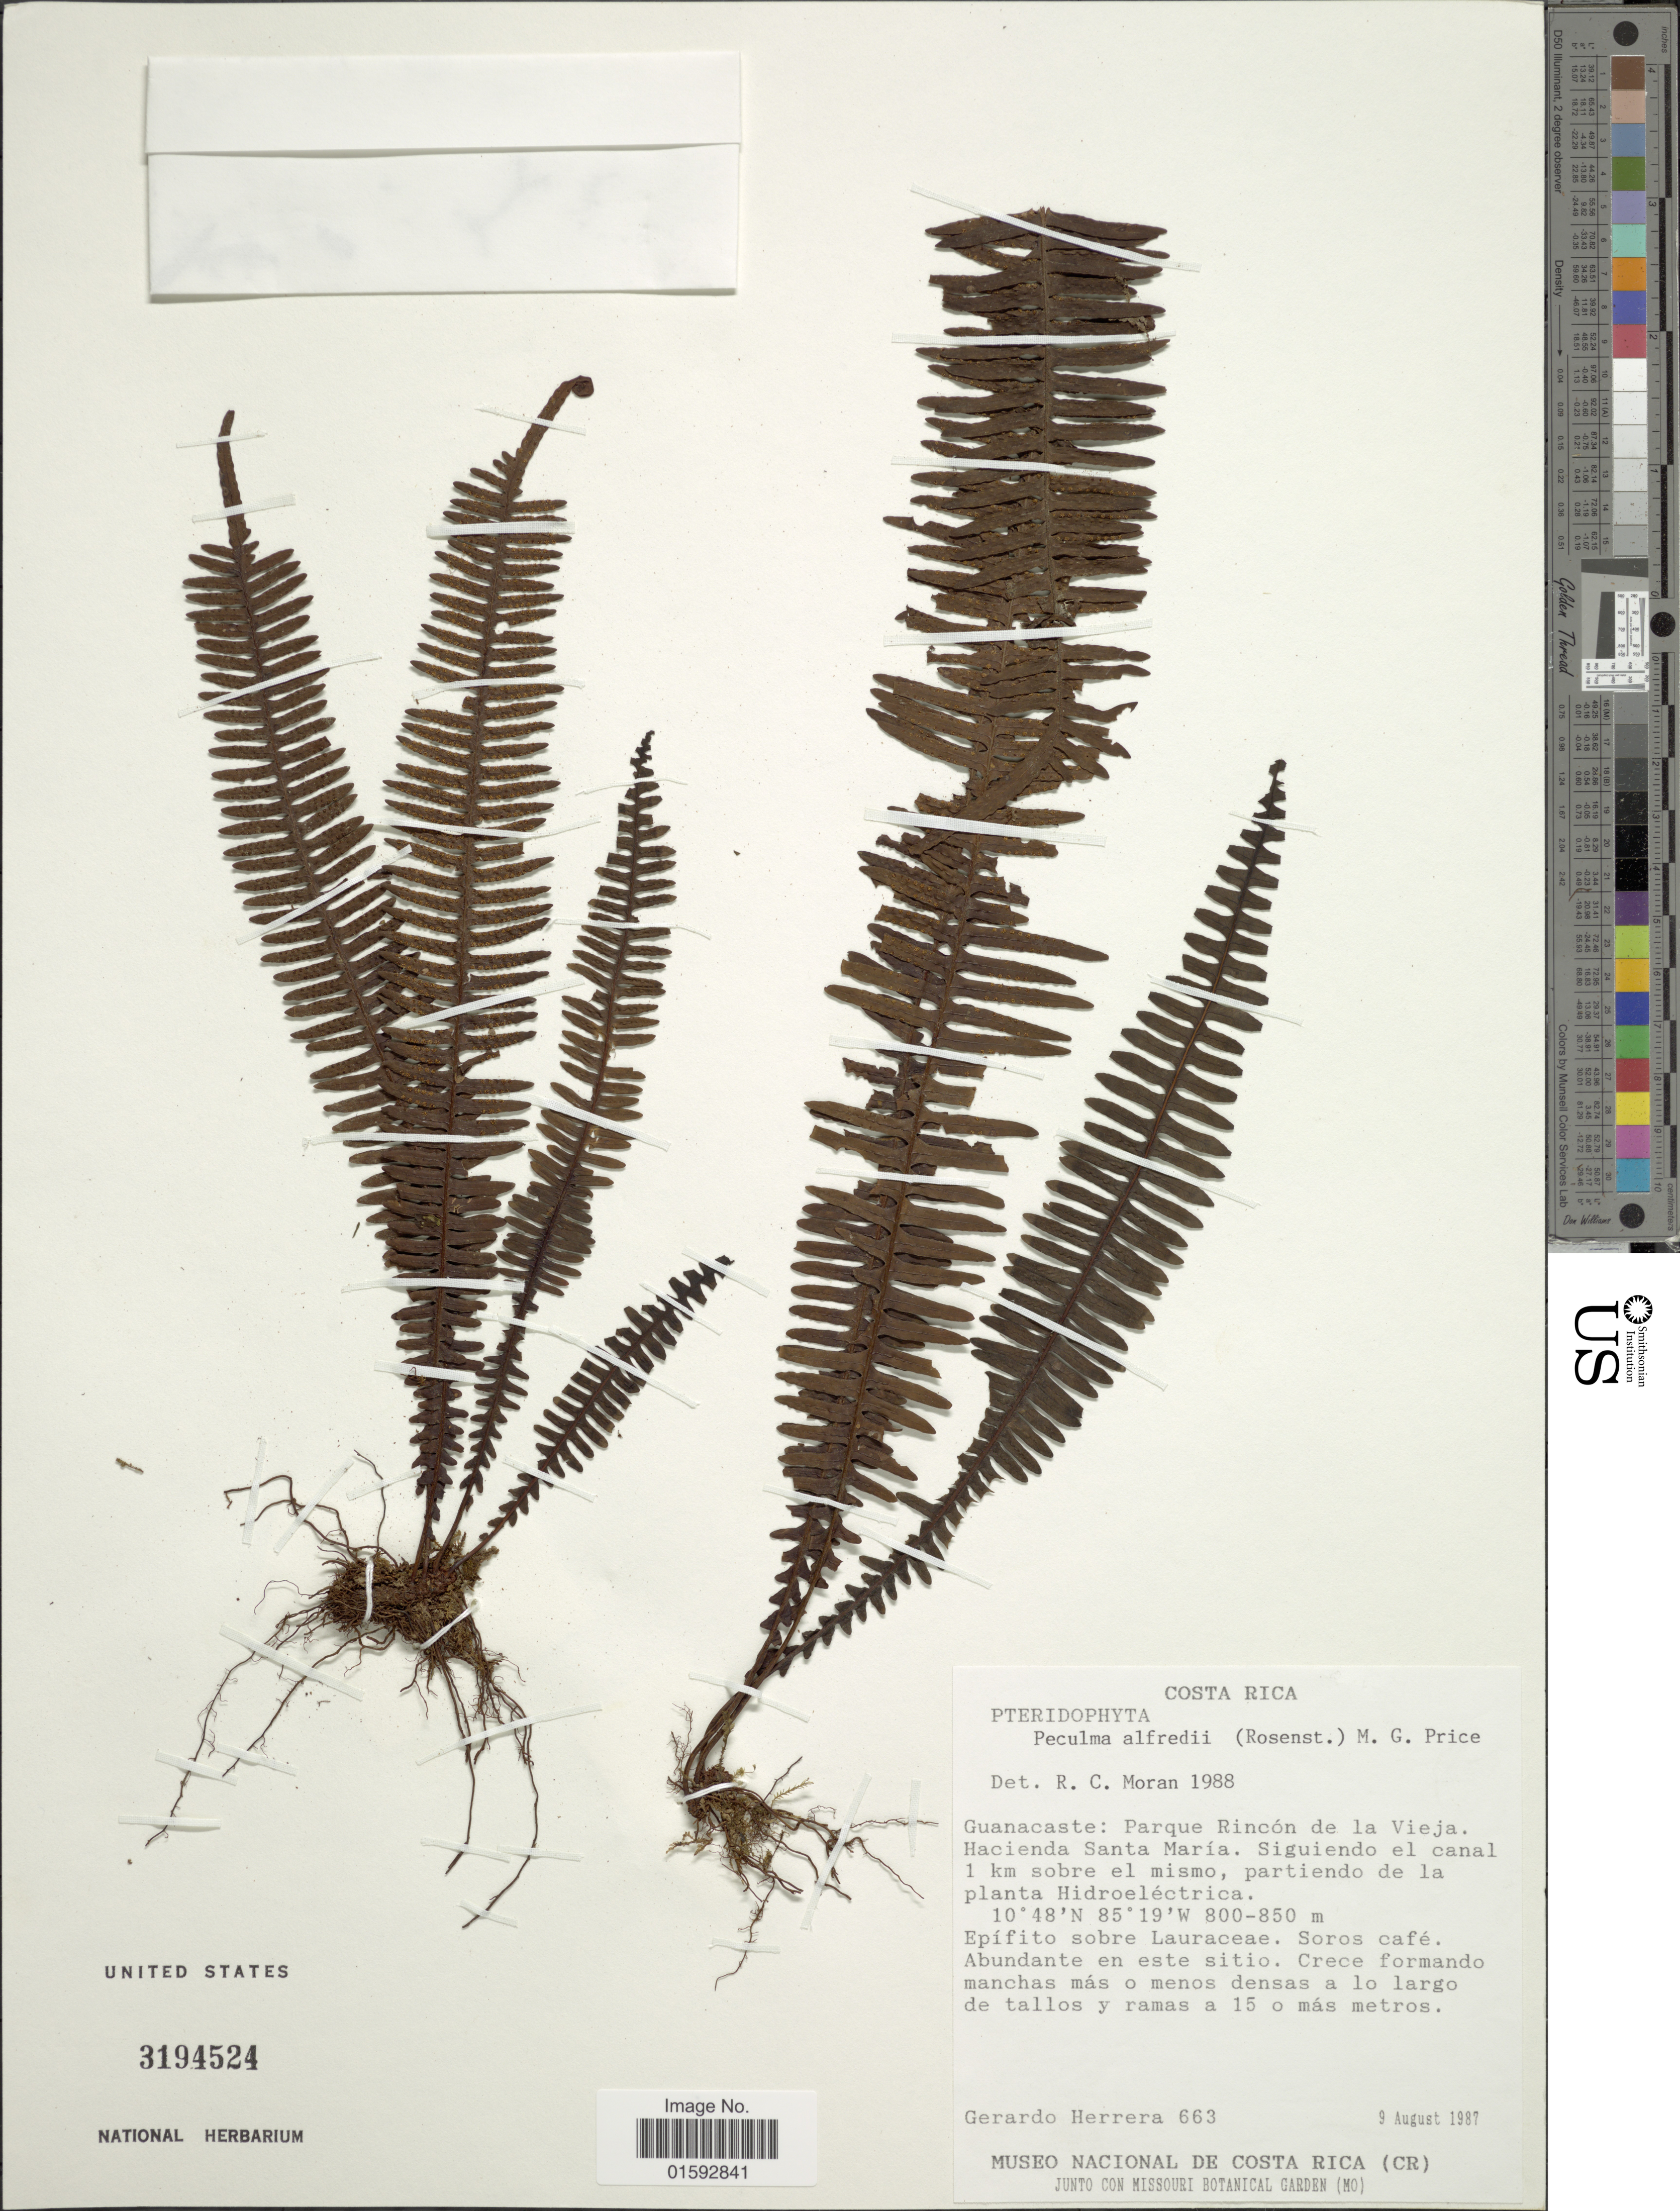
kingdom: Plantae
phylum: Tracheophyta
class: Polypodiopsida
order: Polypodiales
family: Polypodiaceae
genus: Pecluma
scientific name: Pecluma alfredii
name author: (Rosenst.) M.G. Price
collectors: G. Herrera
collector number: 663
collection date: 1987-08-09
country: Costa Rica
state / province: Guanacaste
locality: Parque Rincon de la Vieja Hacienda Santa Maria. Siguiendo el canal 1 km sobre el mismo, partiendo de la planta Hidroelectrica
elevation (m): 800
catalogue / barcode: US 3194524